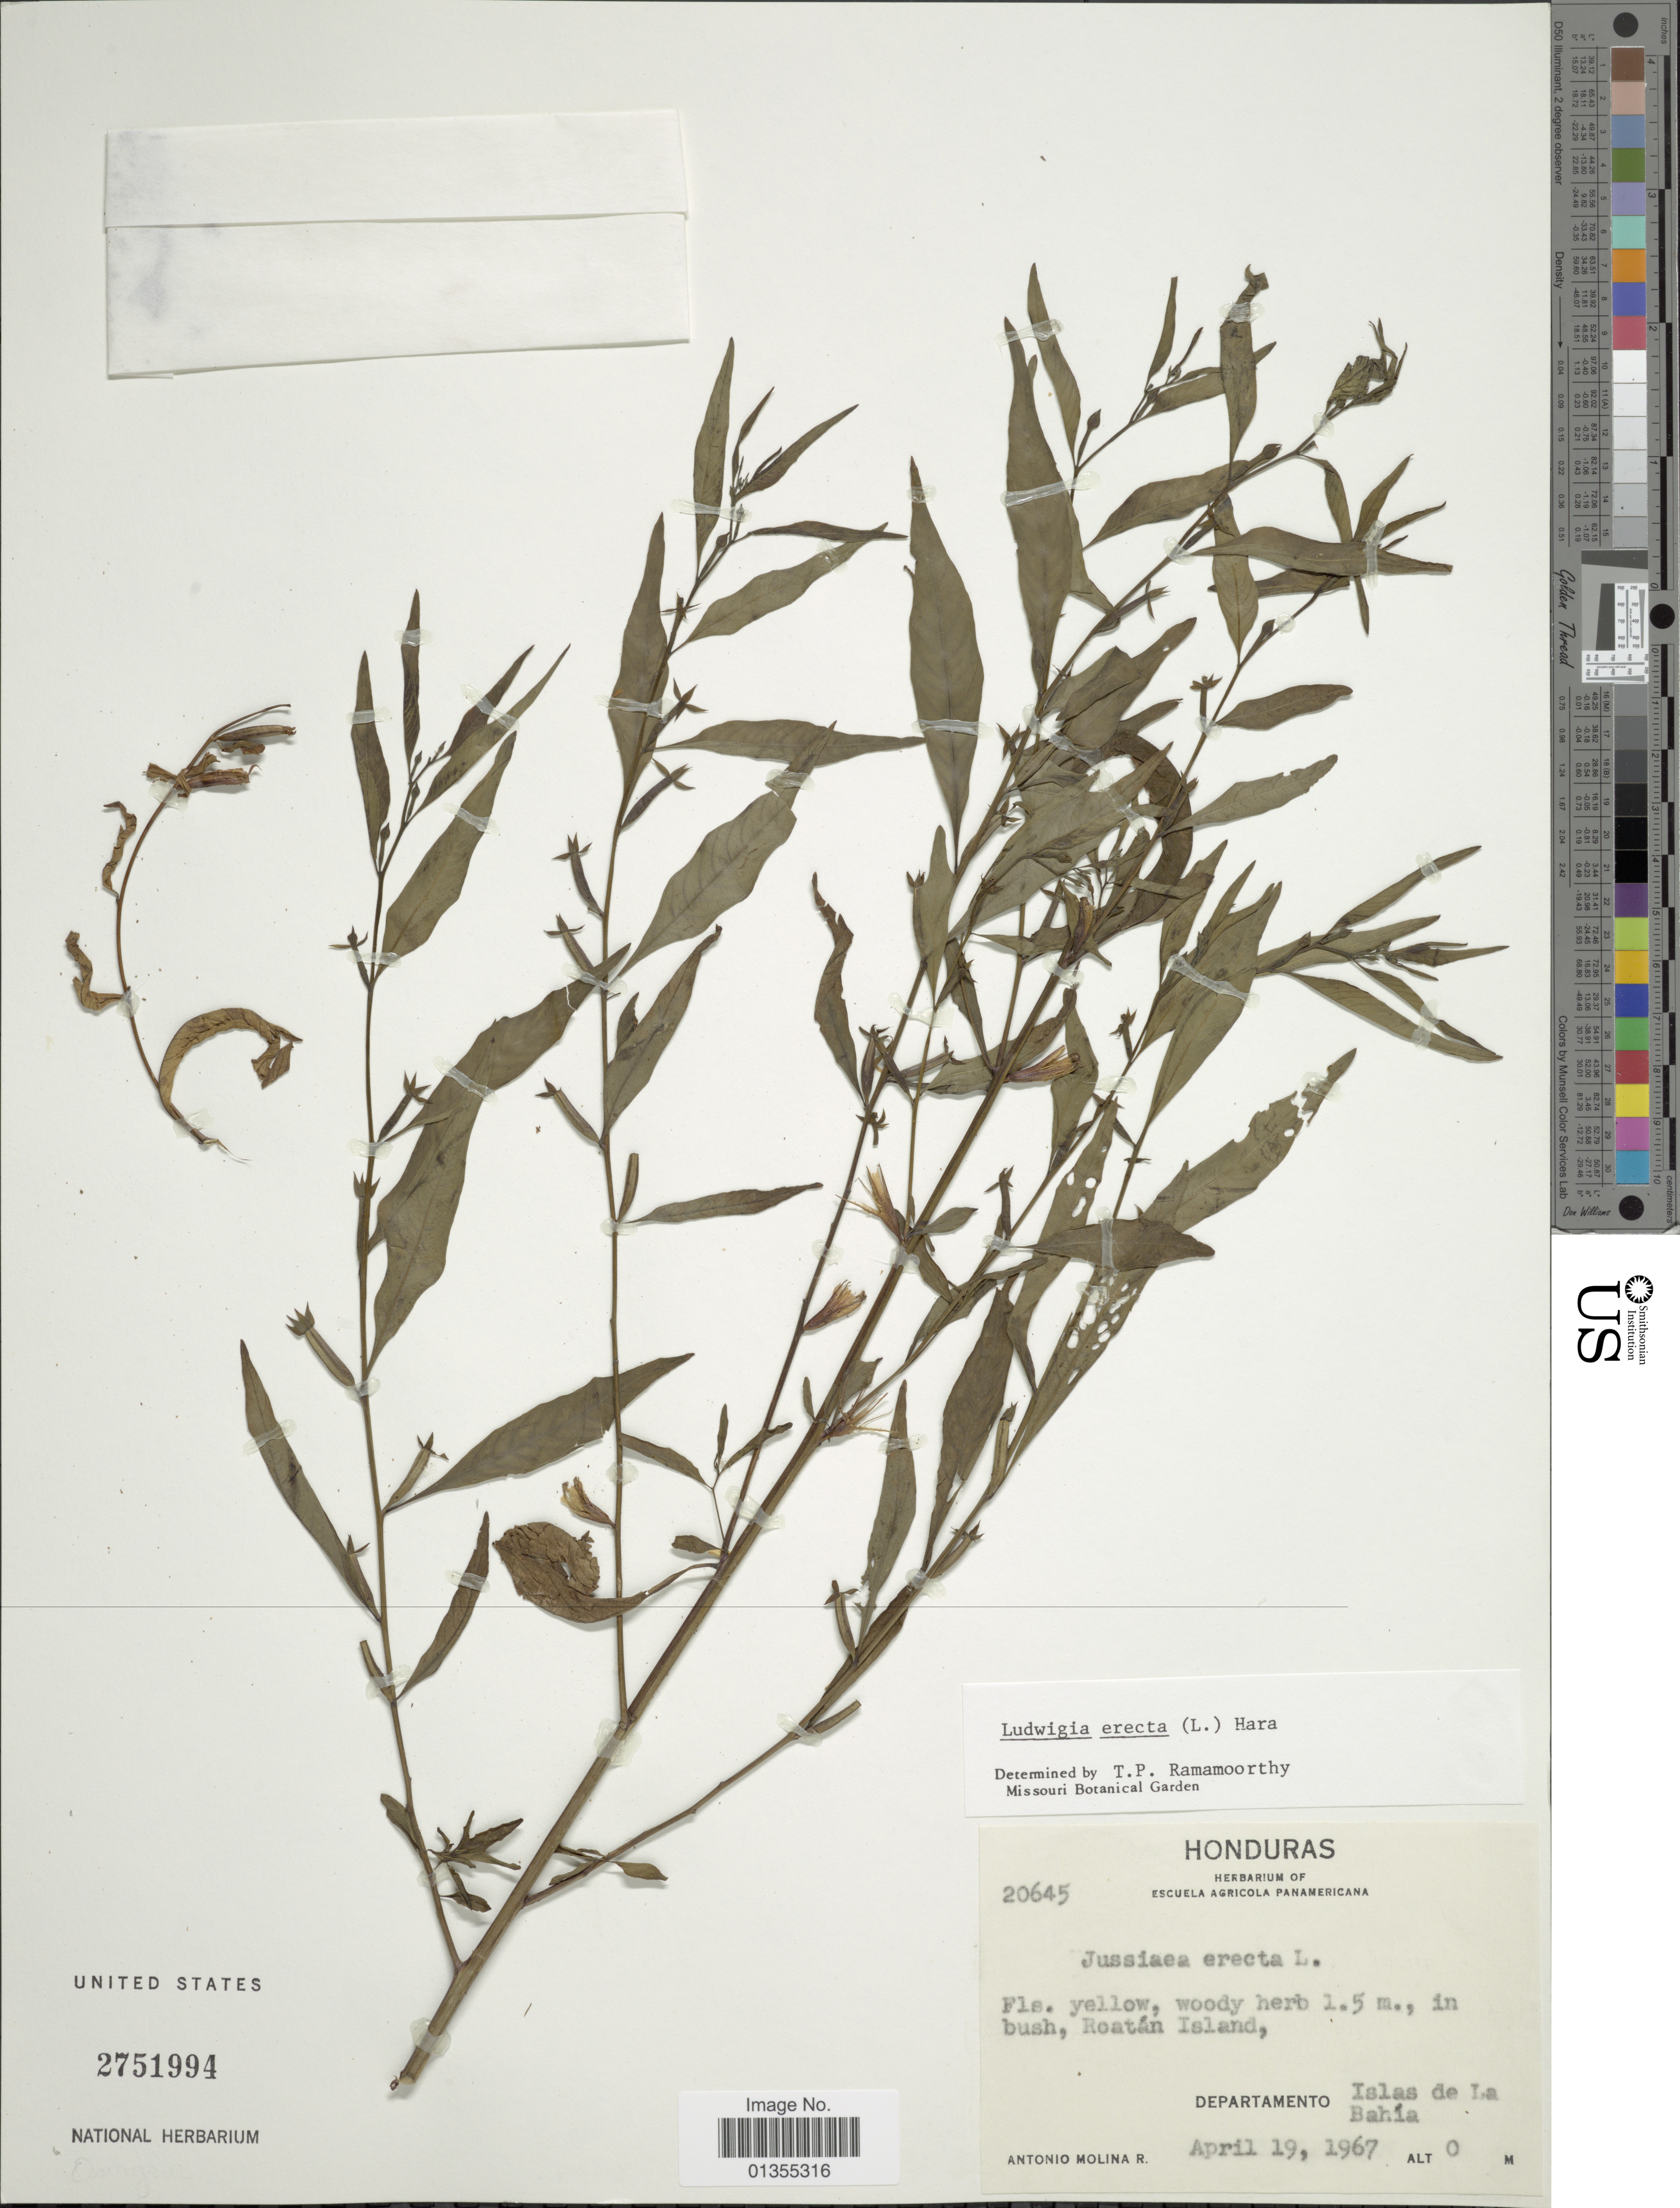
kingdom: Plantae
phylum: Tracheophyta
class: Magnoliopsida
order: Myrtales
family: Onagraceae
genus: Ludwigia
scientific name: Ludwigia erecta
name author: (L.) H. Hara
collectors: A. R. Molina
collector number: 20645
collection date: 1967-04-19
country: Honduras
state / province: Islas de la Bahía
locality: Roatán Island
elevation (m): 0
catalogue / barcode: US 2751994